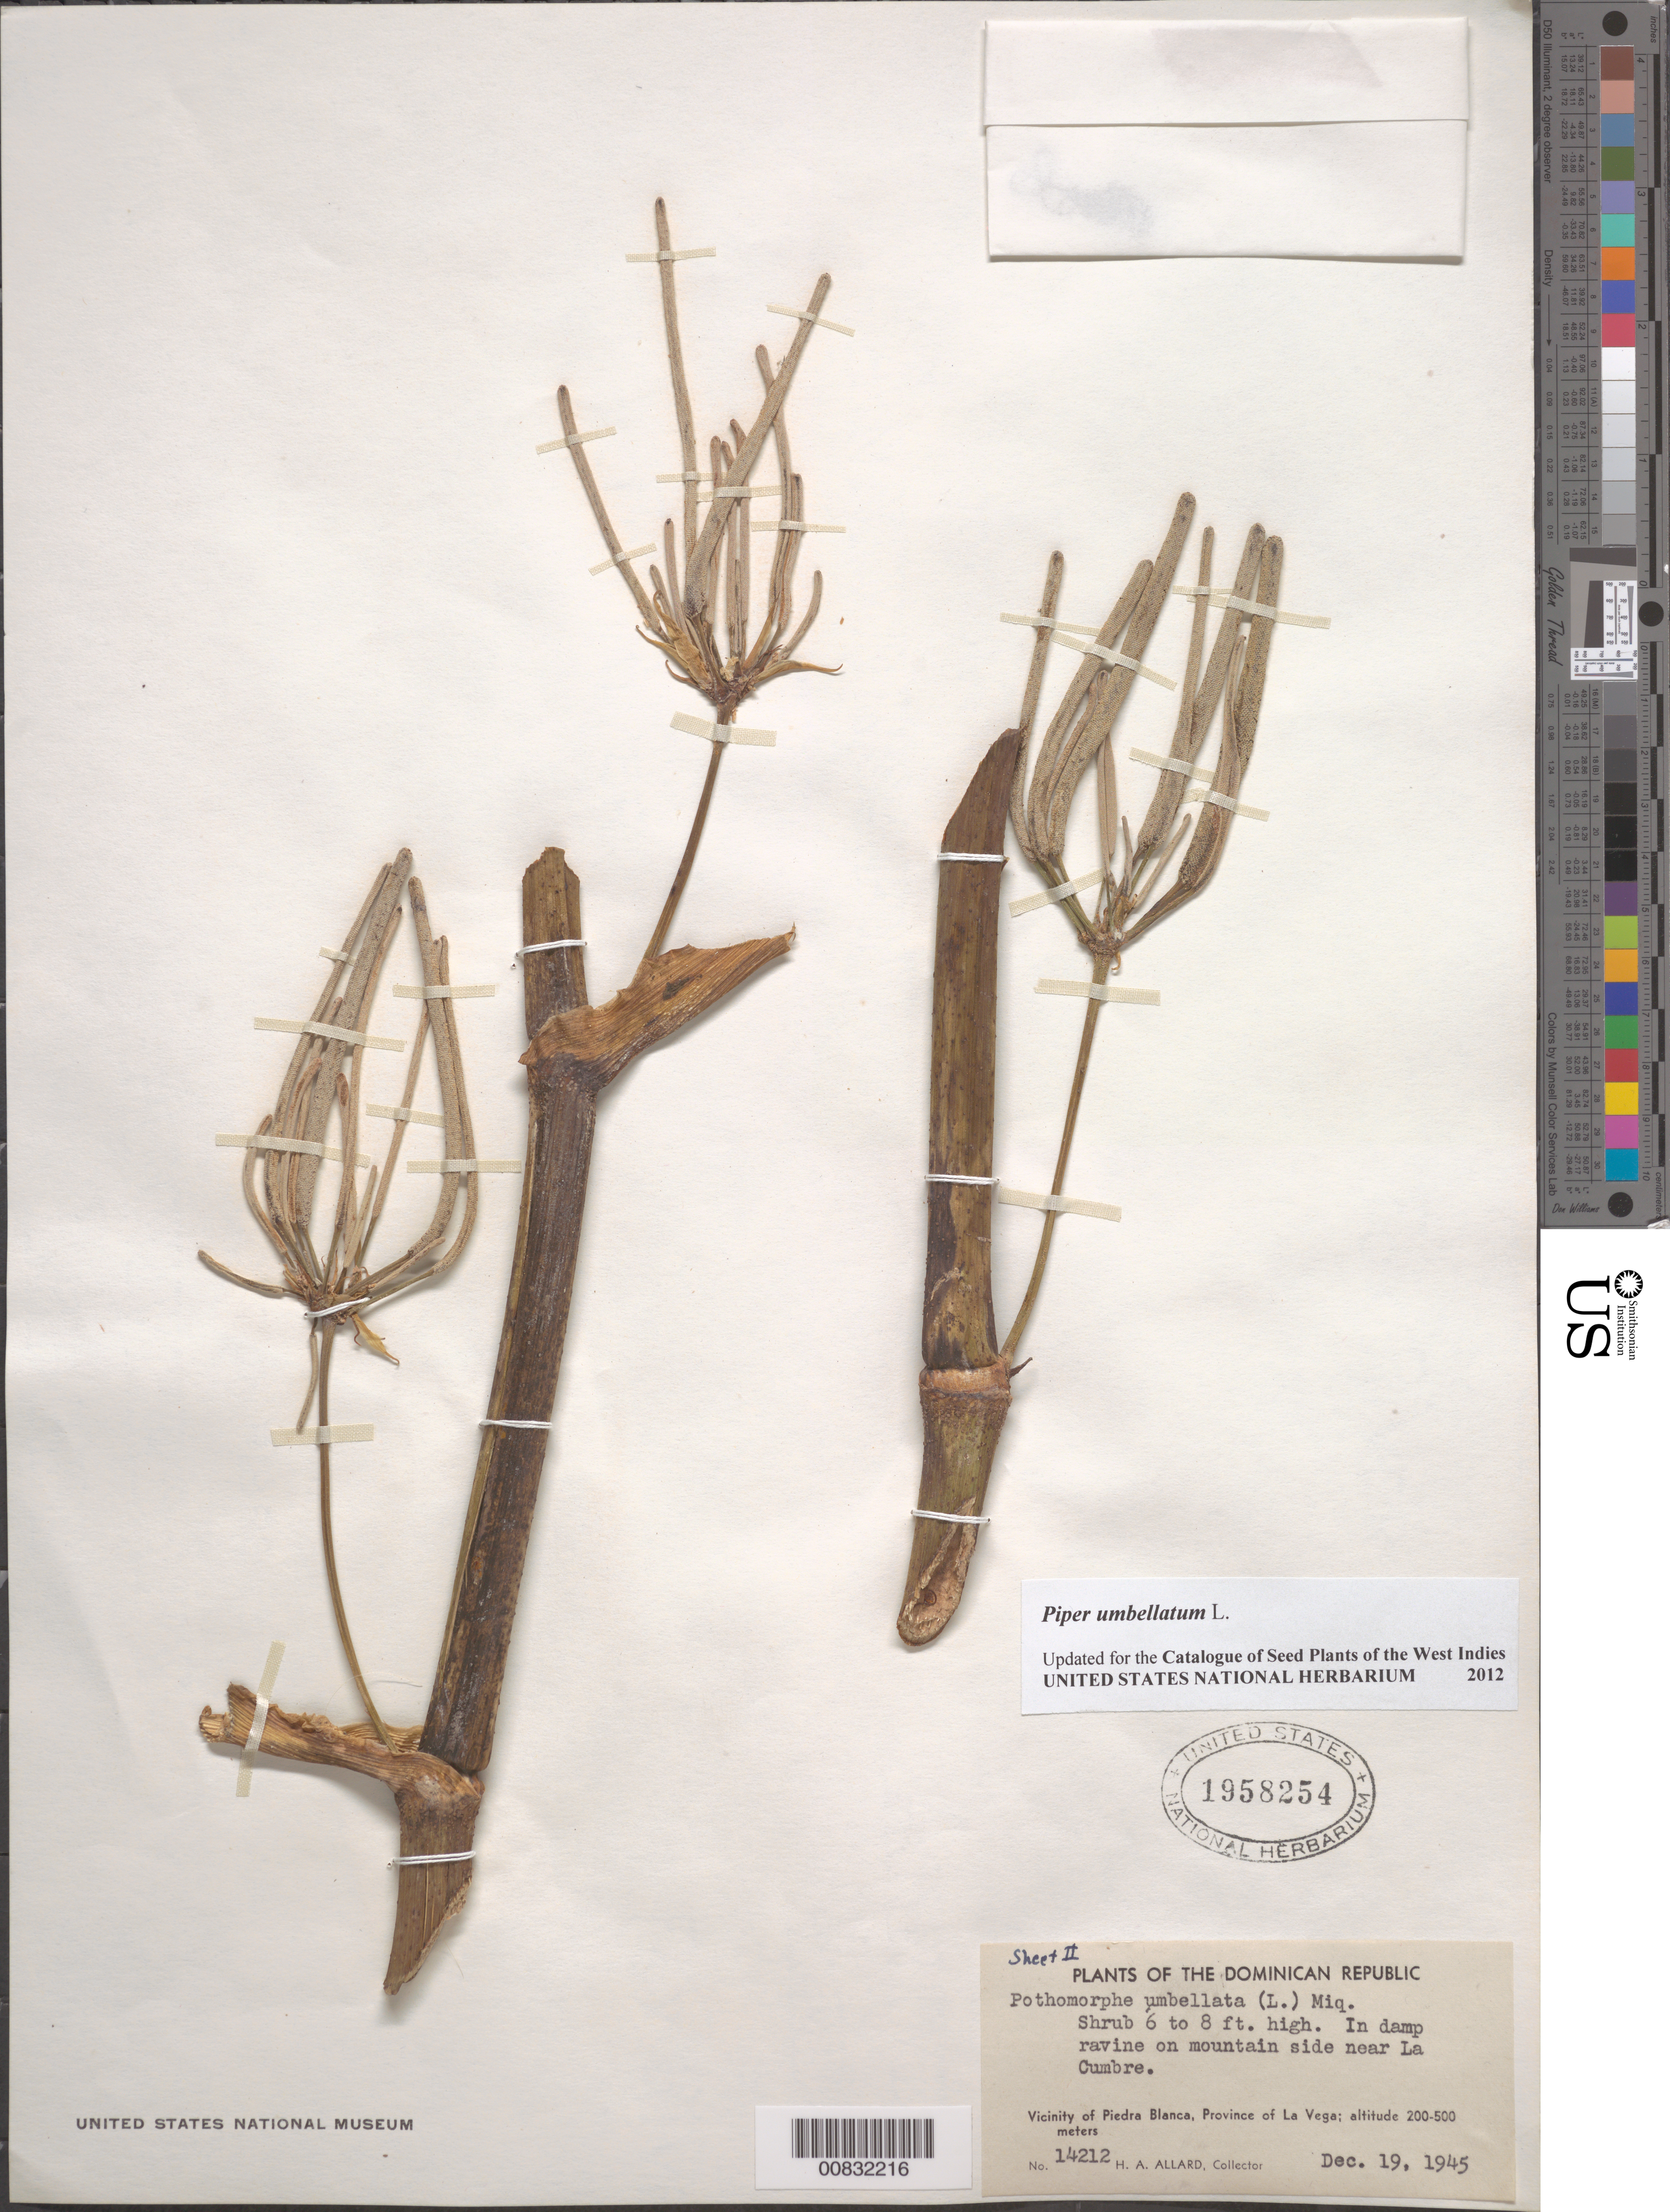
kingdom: Plantae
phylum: Tracheophyta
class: Magnoliopsida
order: Piperales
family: Piperaceae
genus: Piper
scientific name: Piper umbellatum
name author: L.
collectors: H. A. Allard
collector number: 14212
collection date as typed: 19 Dec 1945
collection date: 1945-12-19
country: Dominican Republic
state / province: La Vega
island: Hispaniola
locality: Vicinity of Piedra Blanca. In damp ravine on mountain side near La Cumbre.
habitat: Damp ravine on mountain side.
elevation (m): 200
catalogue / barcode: US 1958254